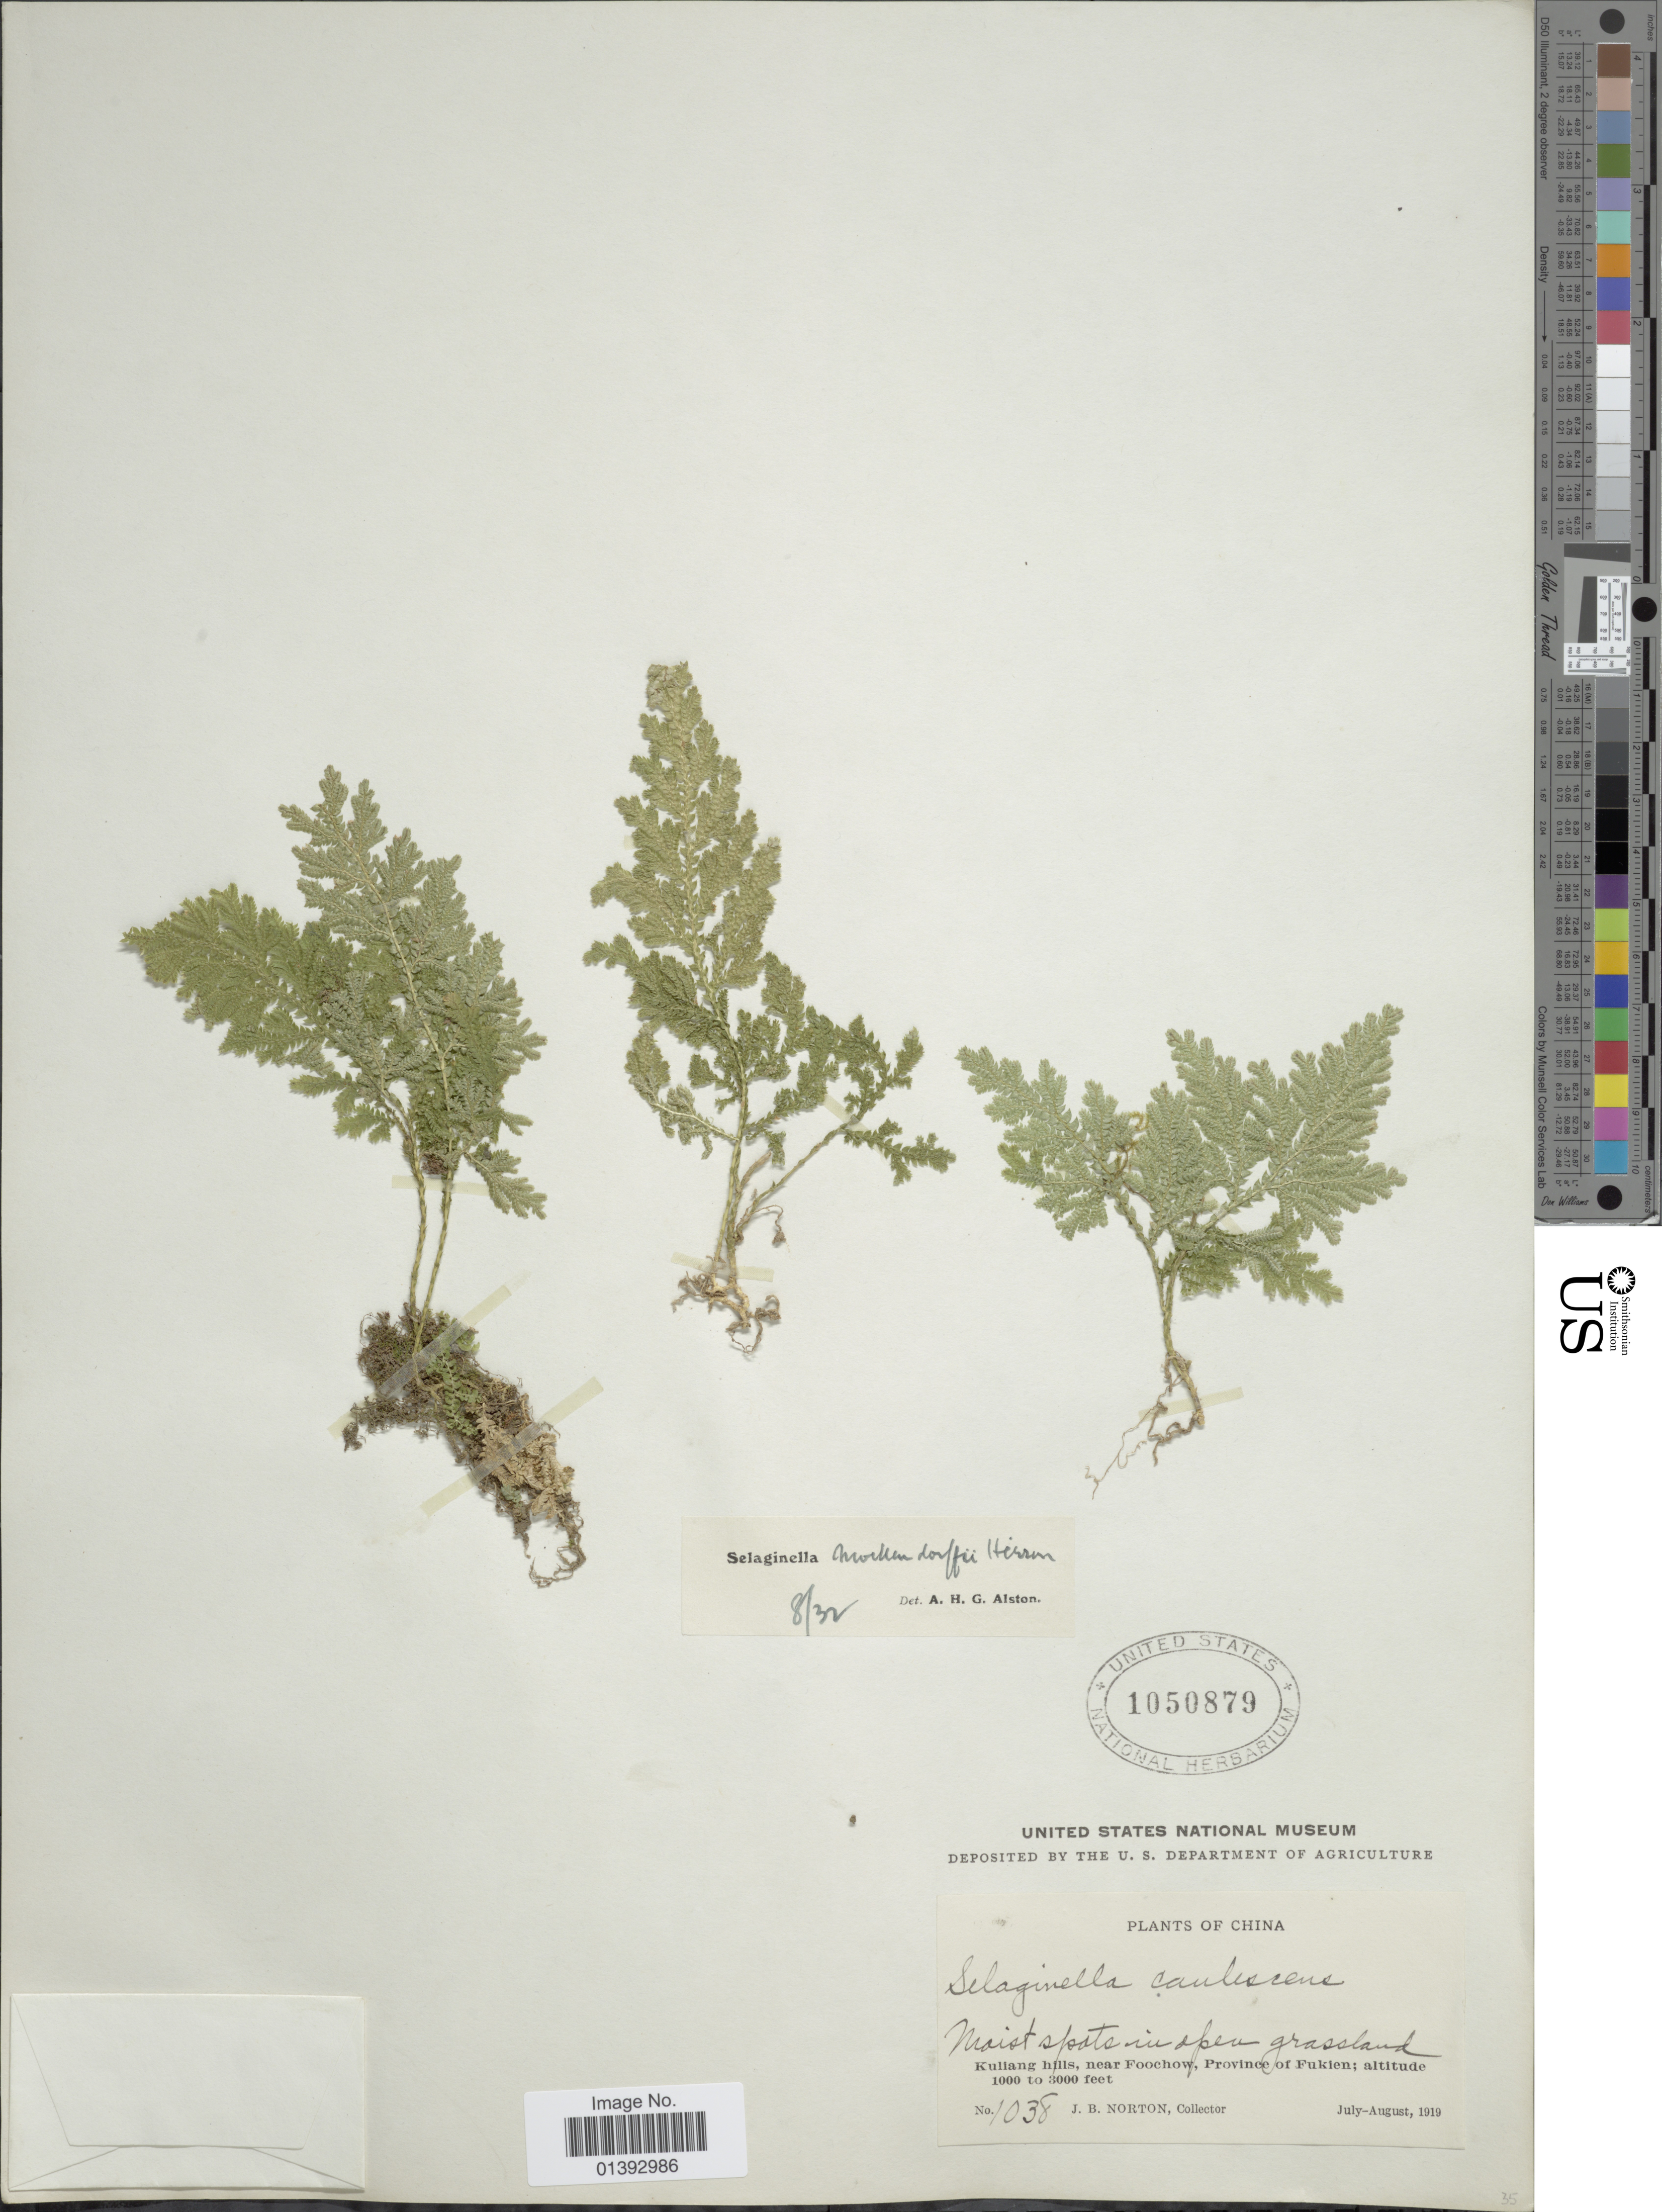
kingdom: Plantae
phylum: Tracheophyta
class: Lycopodiopsida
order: Selaginellales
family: Selaginellaceae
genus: Selaginella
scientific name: Selaginella moellendorffii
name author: Hieron.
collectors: J. B. Norton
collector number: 1038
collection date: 1919-07/1919-08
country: China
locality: Kuliang hills, near Foochow, Province of Fukien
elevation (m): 305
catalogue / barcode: US 1050879